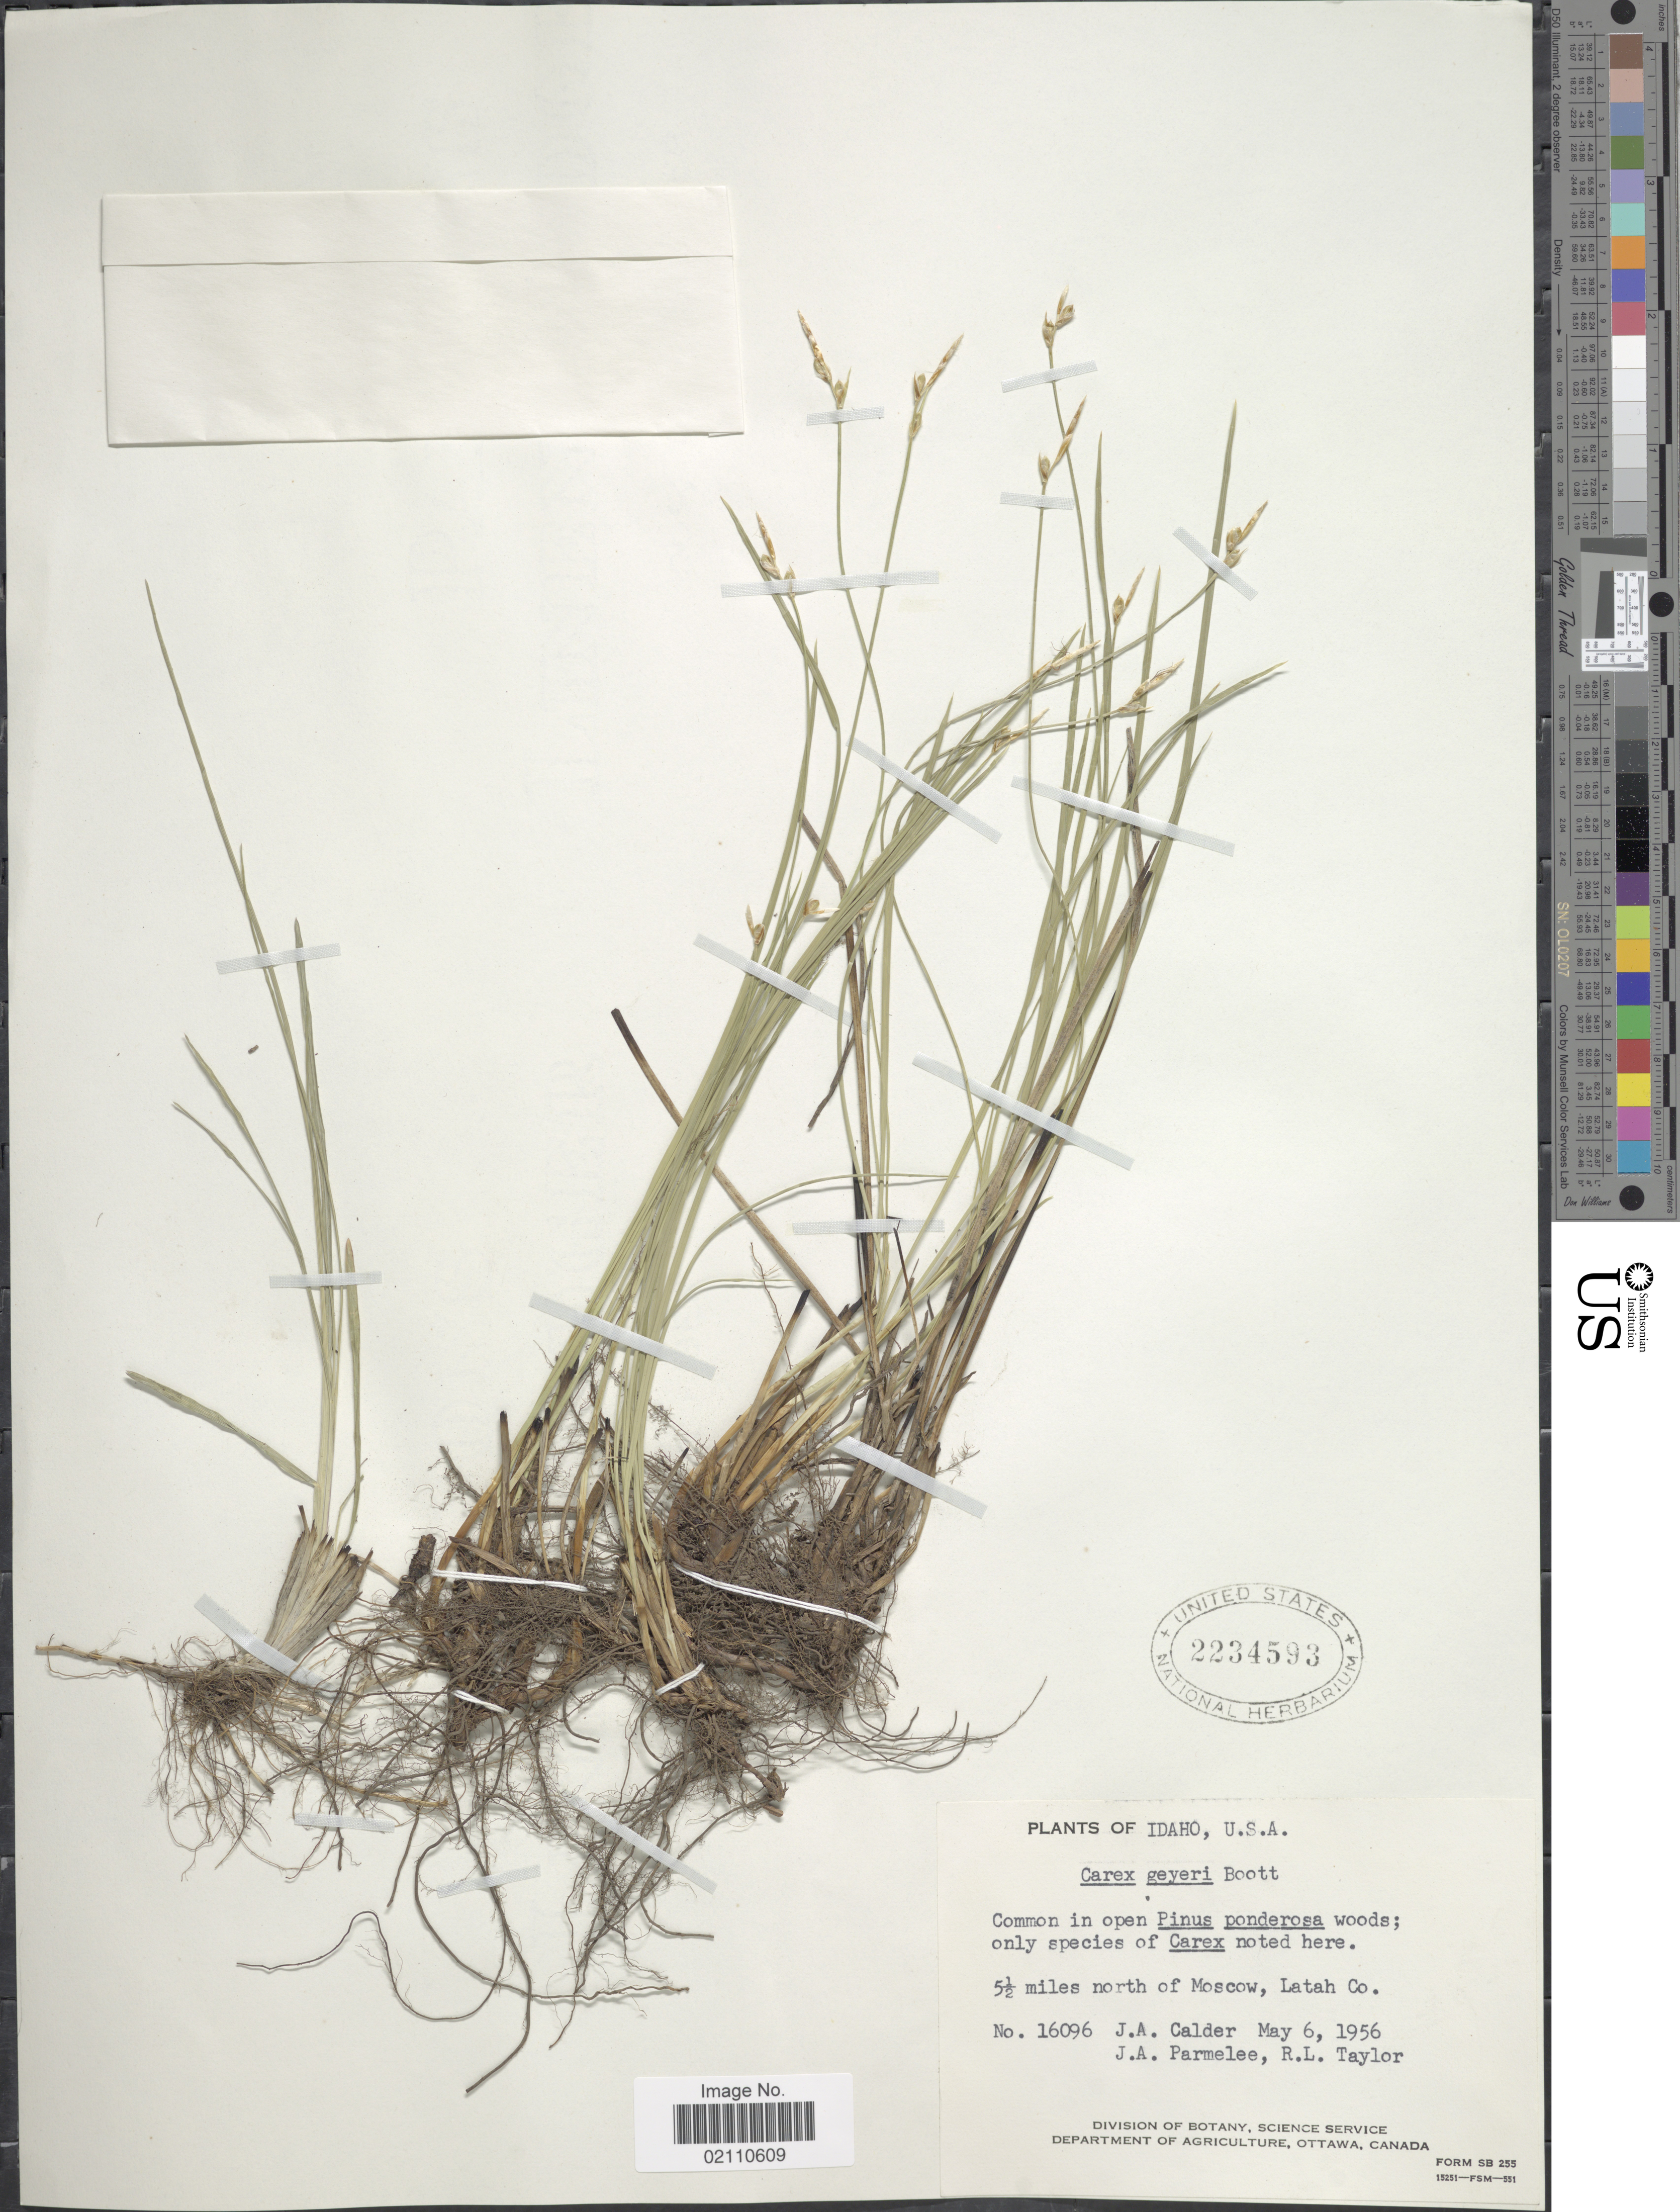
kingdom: Plantae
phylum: Tracheophyta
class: Liliopsida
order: Poales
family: Cyperaceae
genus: Carex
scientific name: Carex geyeri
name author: Boott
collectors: J. A. Calder, J. A. Parmelee & R. Taylor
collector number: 16096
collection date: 1956-05-06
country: United States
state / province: Idaho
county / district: Latah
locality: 5 1/2 miles N of Moscow.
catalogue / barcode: US 2234593